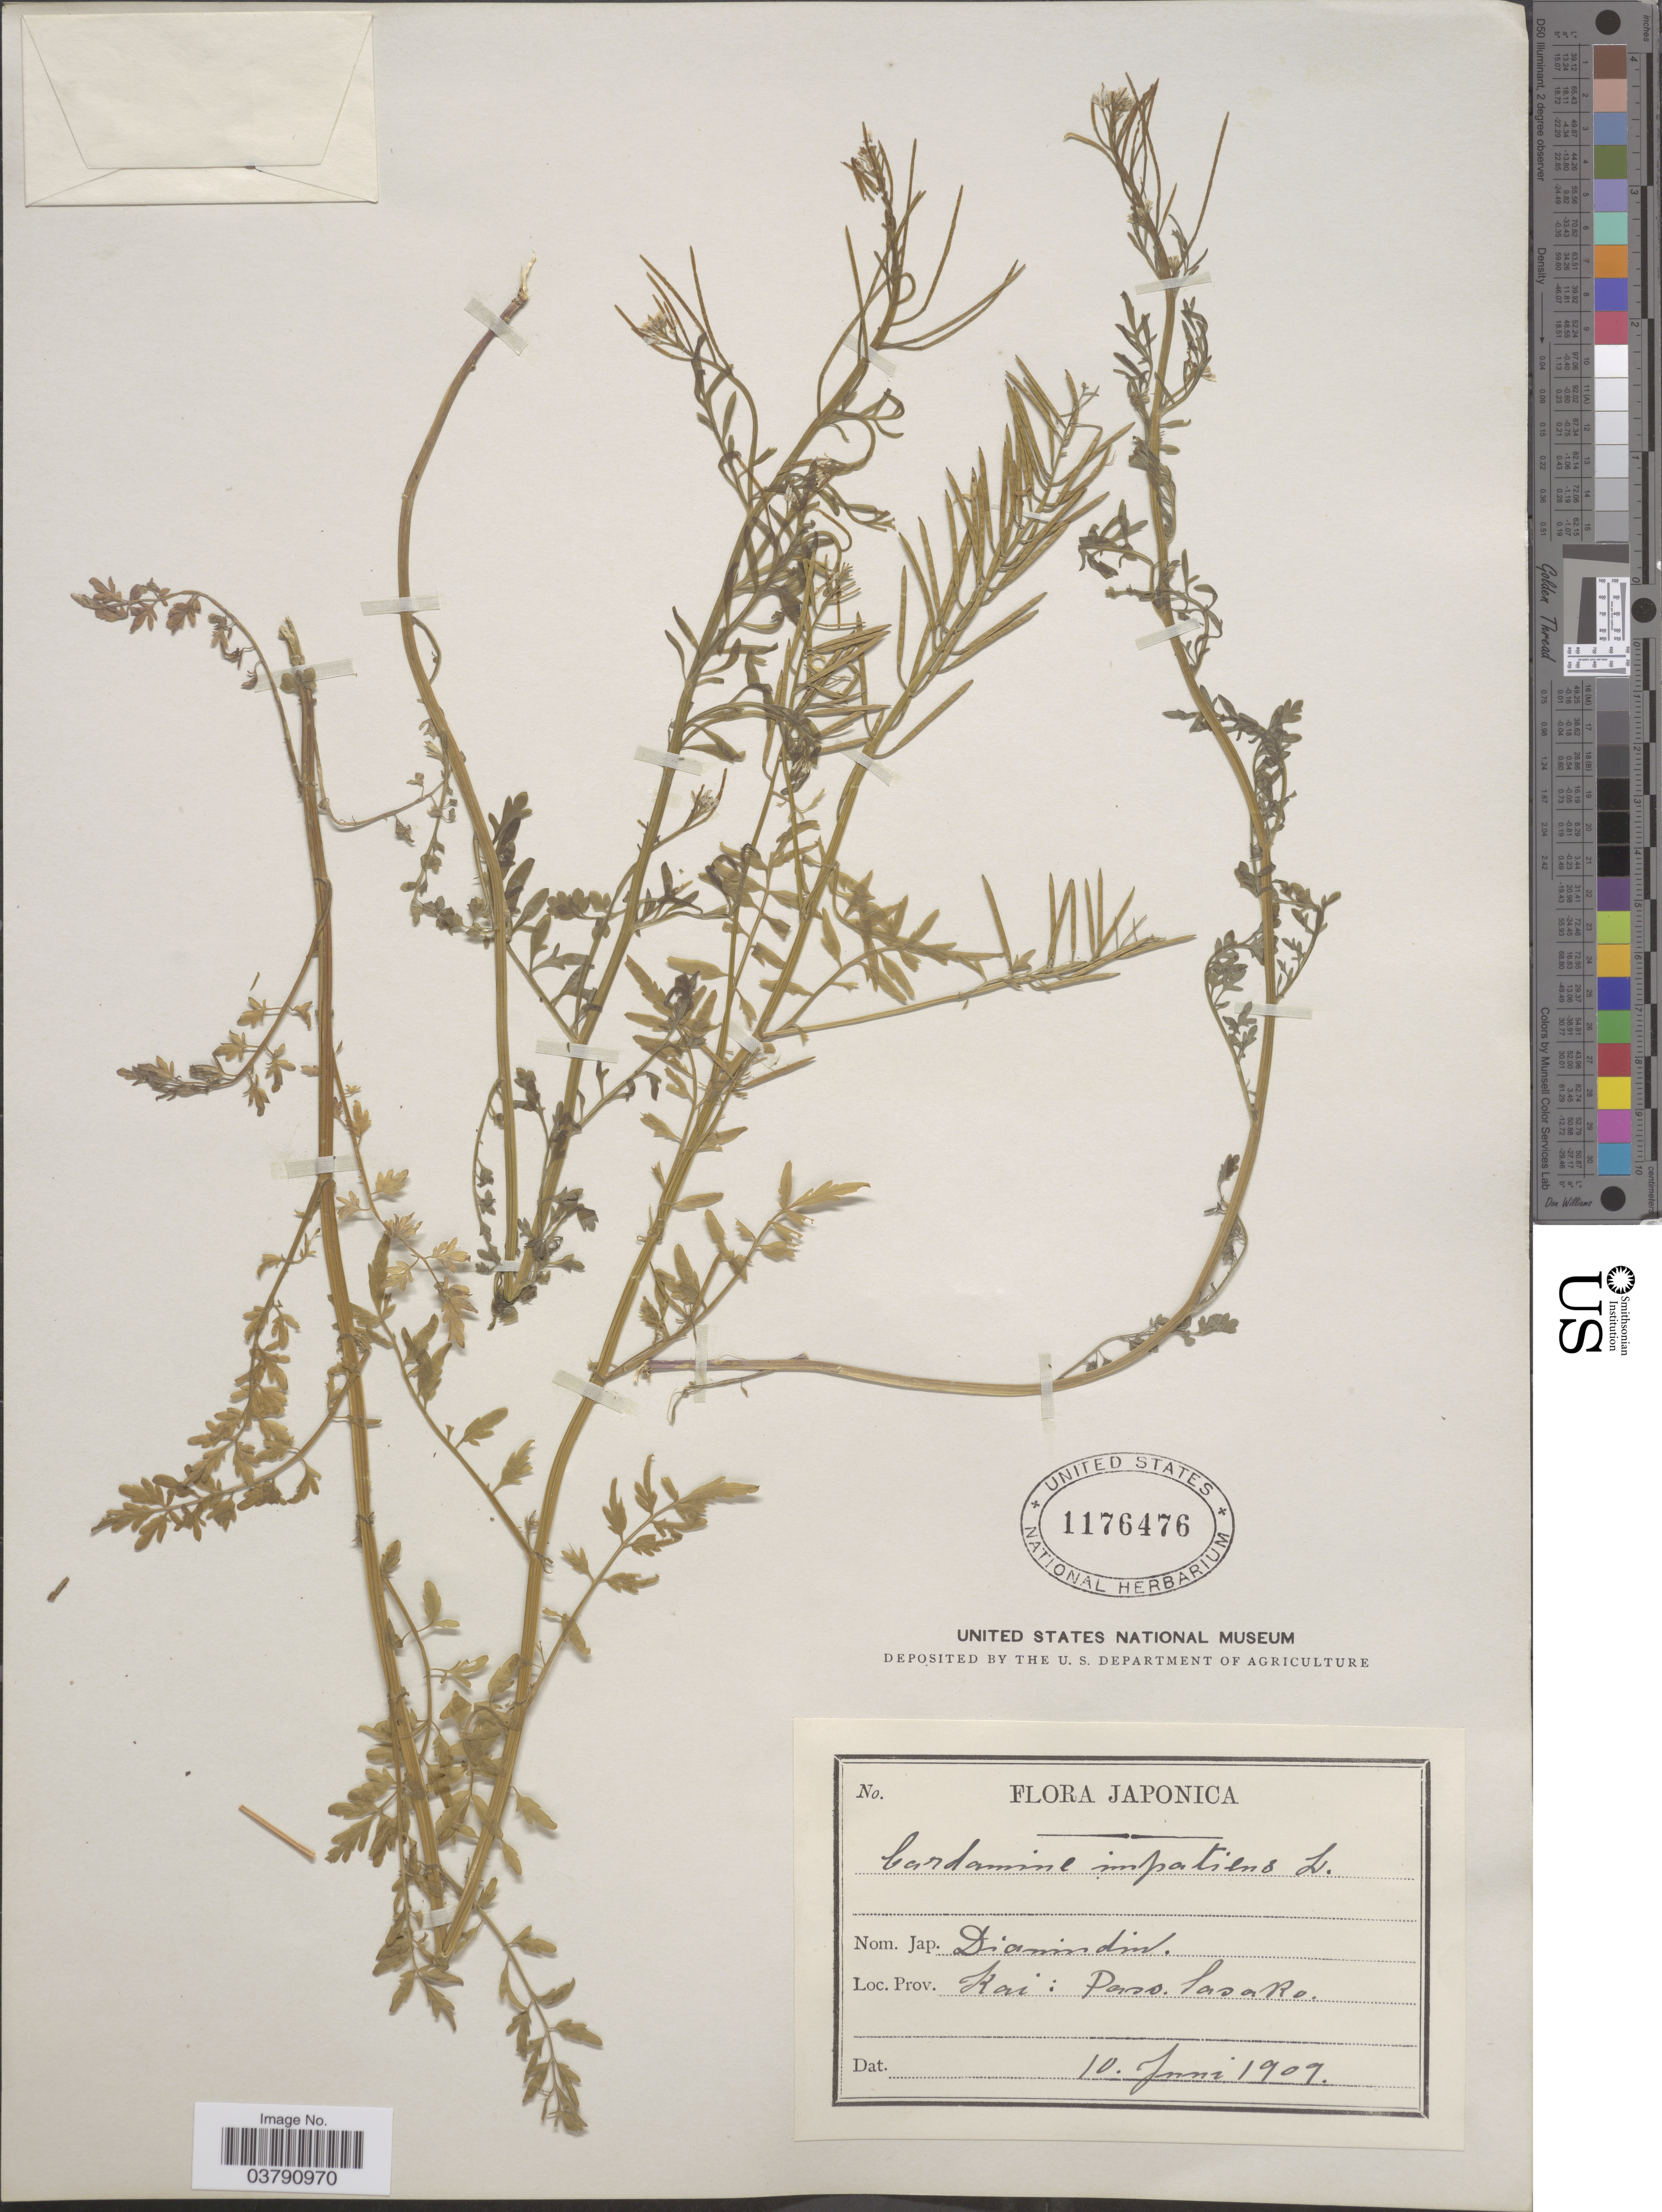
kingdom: Plantae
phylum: Tracheophyta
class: Magnoliopsida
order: Brassicales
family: Brassicaceae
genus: Cardamine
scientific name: Cardamine impatiens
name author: L.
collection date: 1909-06-10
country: Japan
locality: Kai: Pass Sasaro.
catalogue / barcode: US 1176476